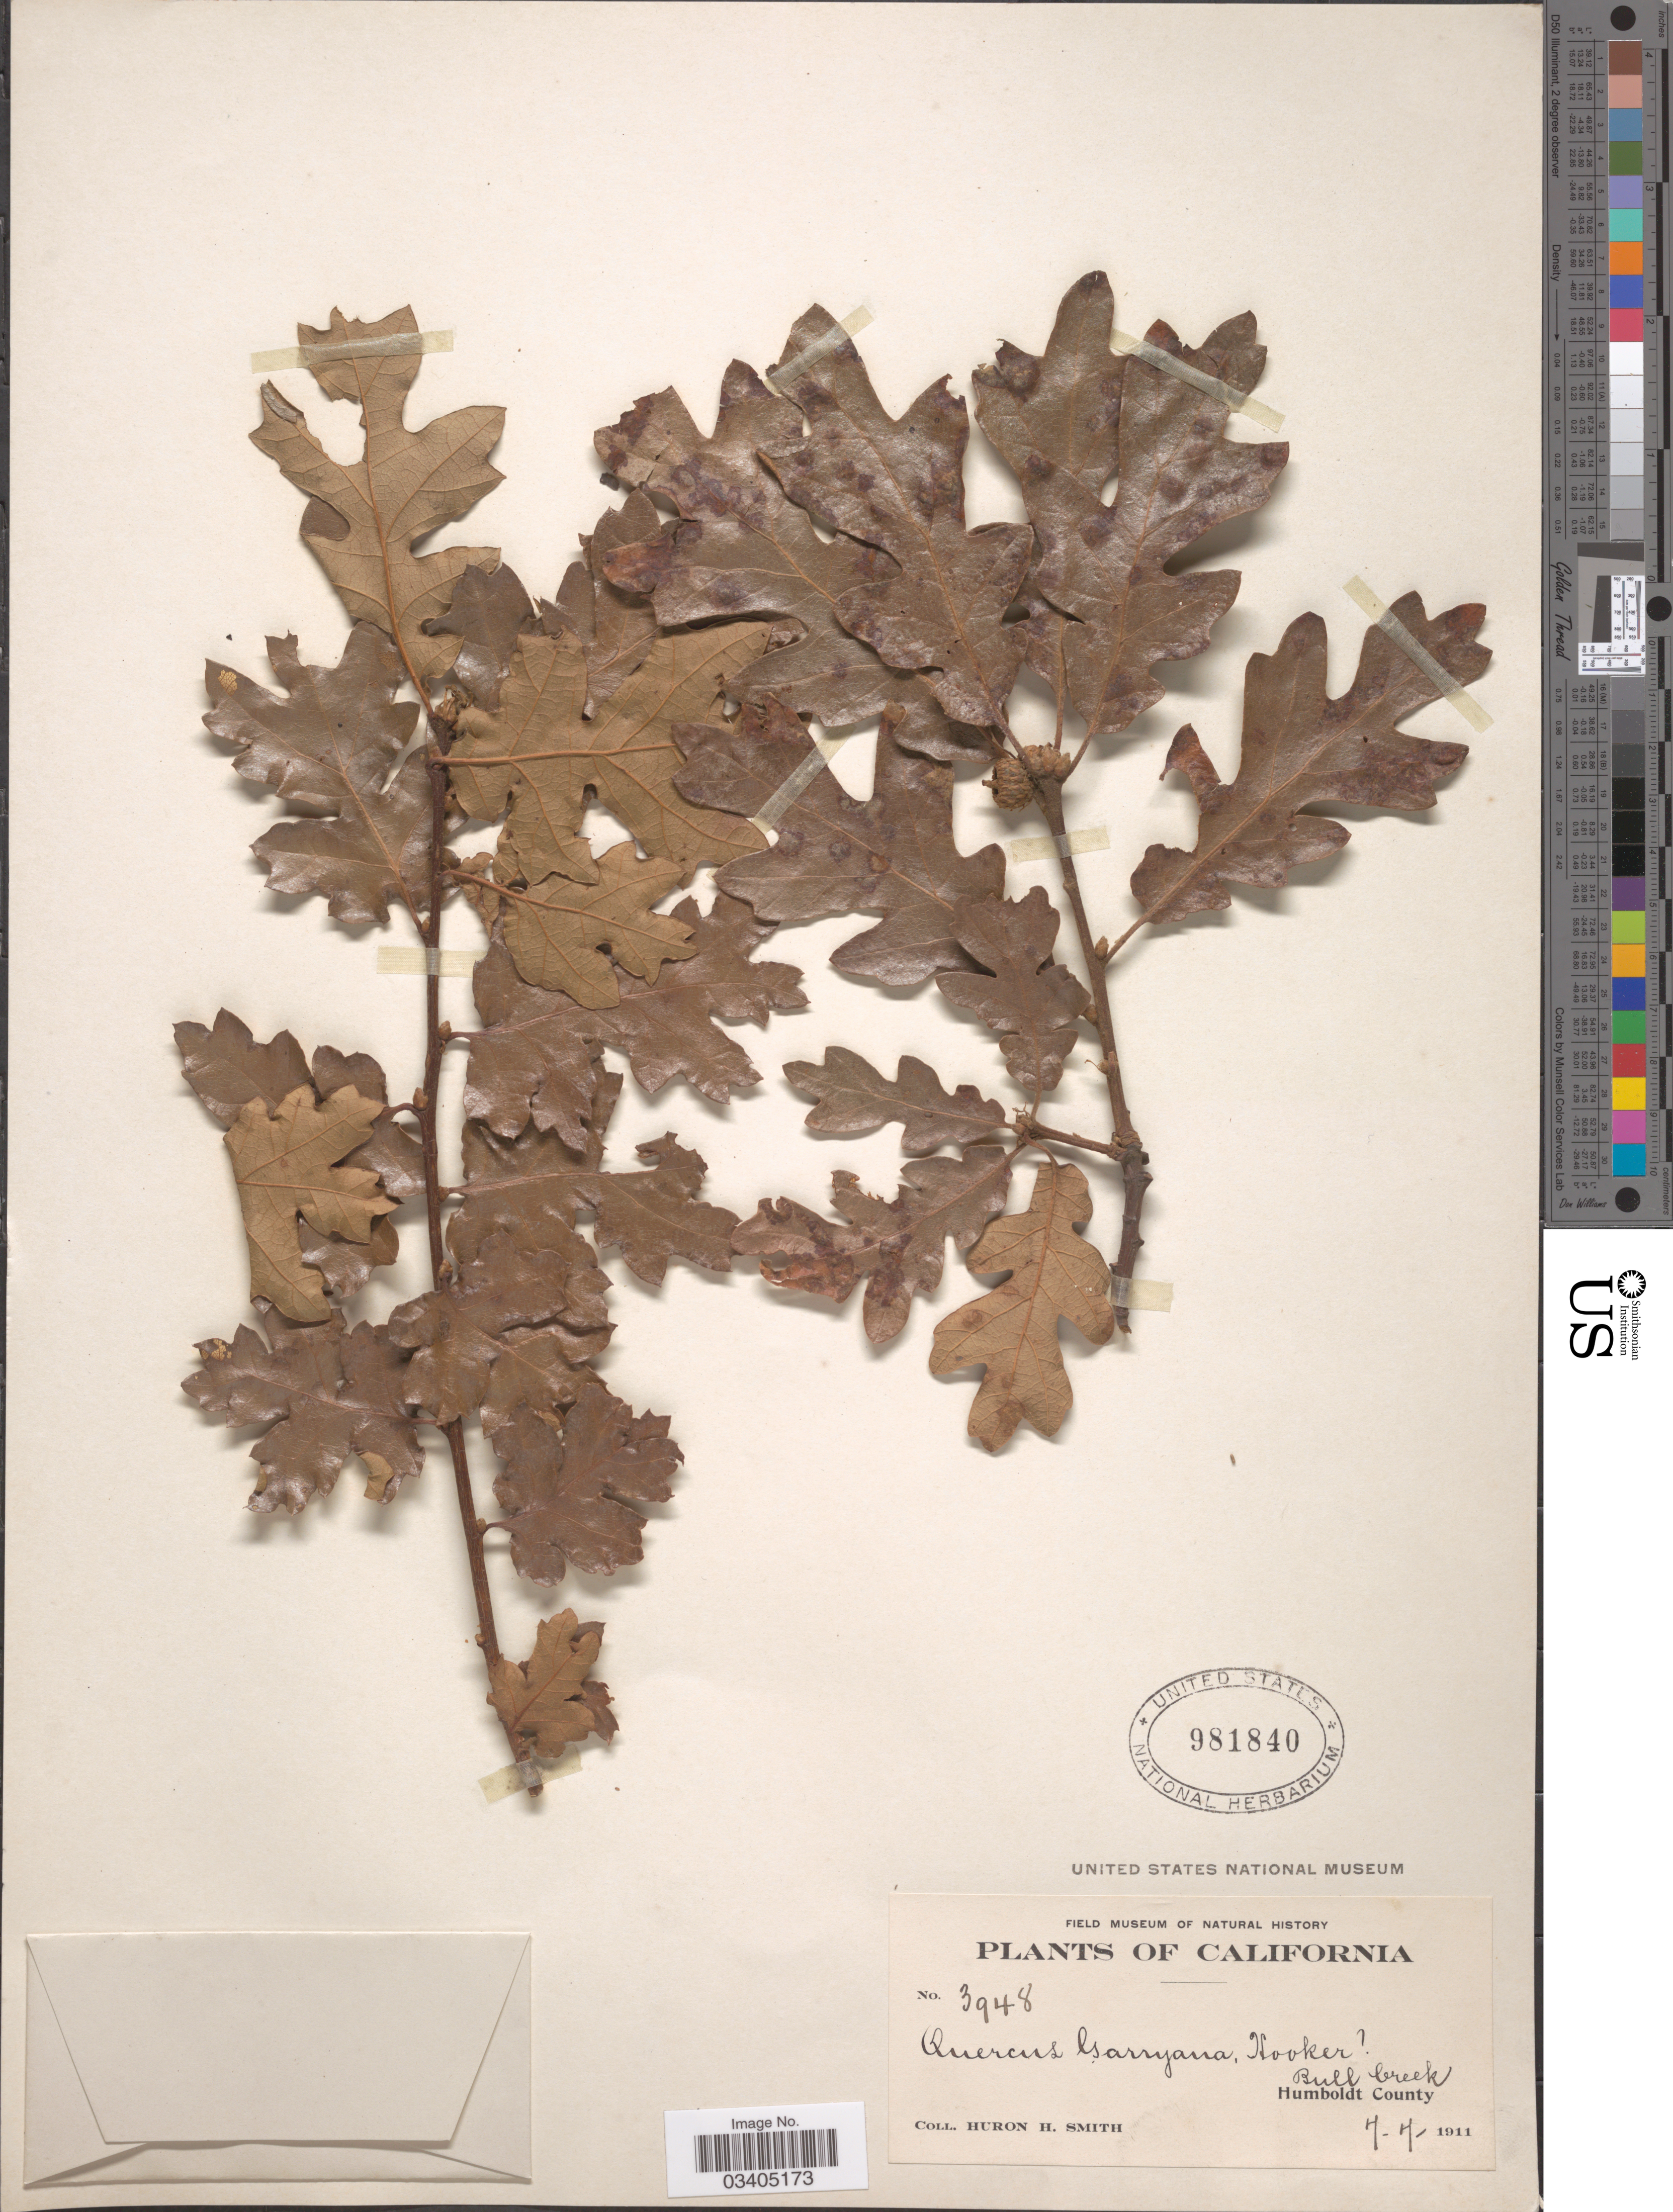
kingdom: Plantae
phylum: Tracheophyta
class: Magnoliopsida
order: Fagales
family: Fagaceae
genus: Quercus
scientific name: Quercus garryana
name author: Douglas ex Hook.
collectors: Huron H. Smith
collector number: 3948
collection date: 1911-07-07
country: United States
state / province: California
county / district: Humboldt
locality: Bull Creek, Humboldt County.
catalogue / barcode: US 981840